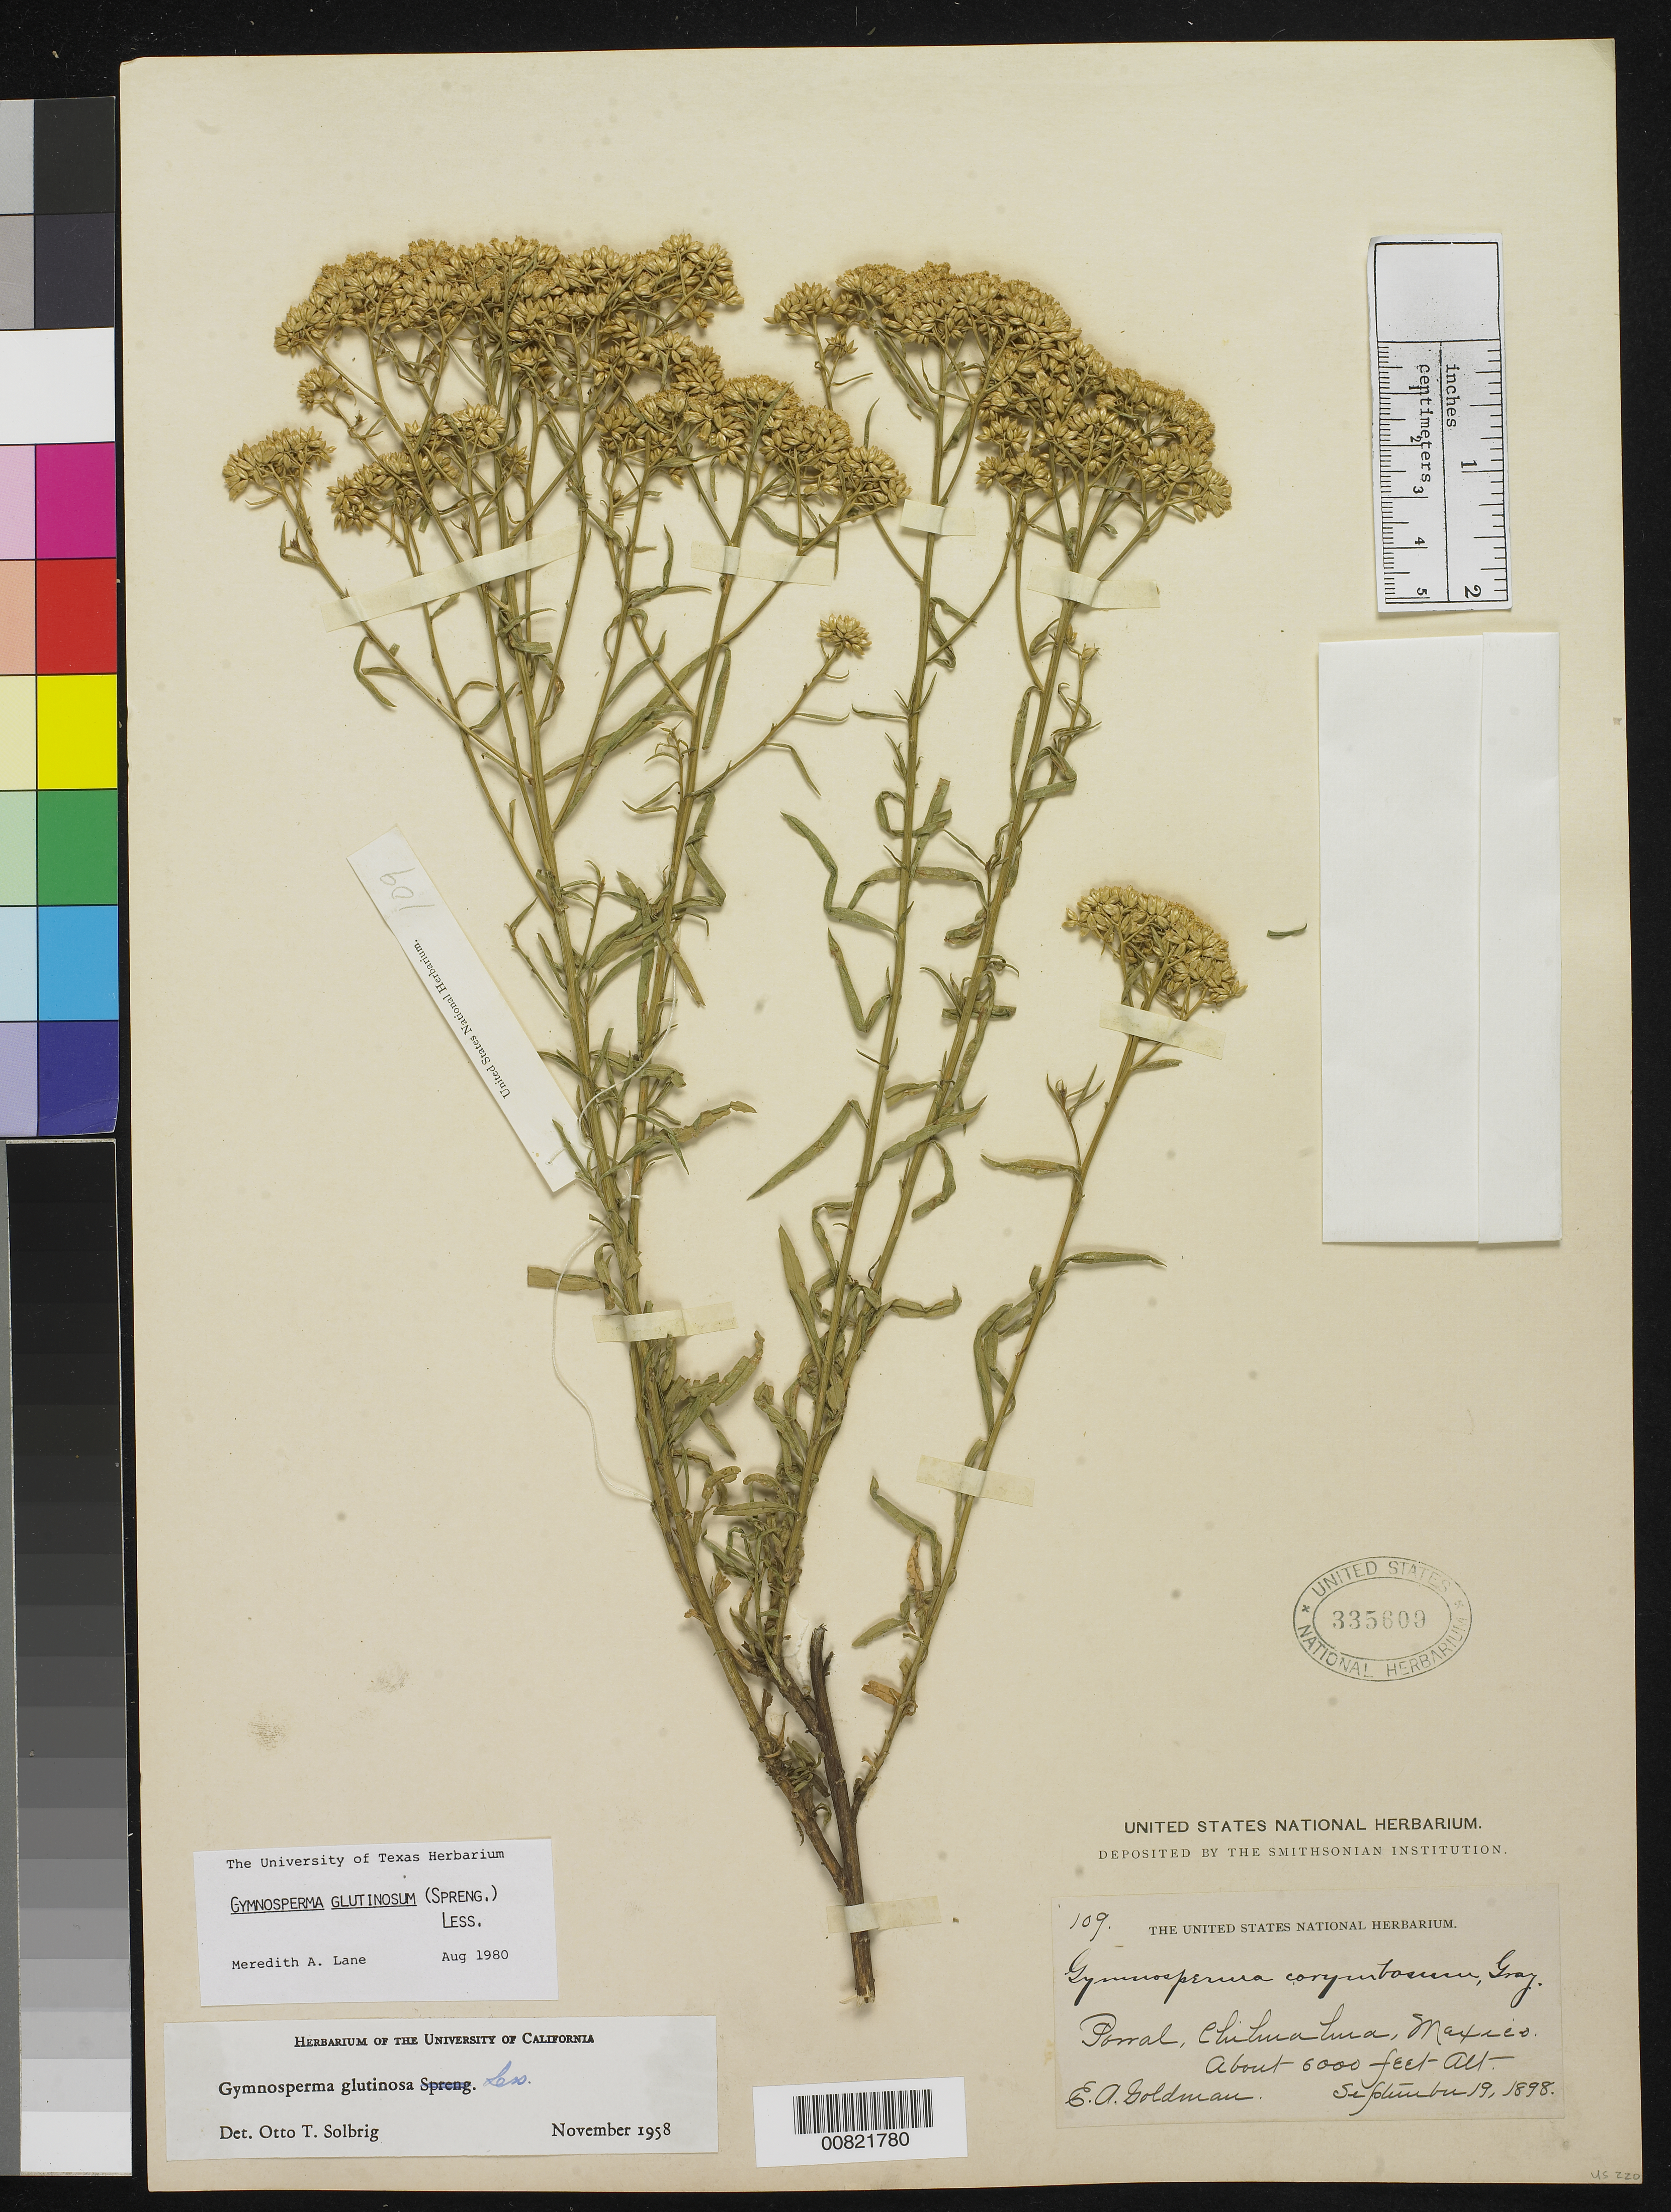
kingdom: Plantae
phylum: Tracheophyta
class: Magnoliopsida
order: Asterales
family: Asteraceae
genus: Gymnosperma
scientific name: Gymnosperma glutinosum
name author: (Spreng.) Less.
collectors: E. A. Goldman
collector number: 109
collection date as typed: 19 Sep 1898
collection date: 1898-09-19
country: Mexico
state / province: Chihuahua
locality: Parral, Chihuahua.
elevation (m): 1829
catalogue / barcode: US 335609